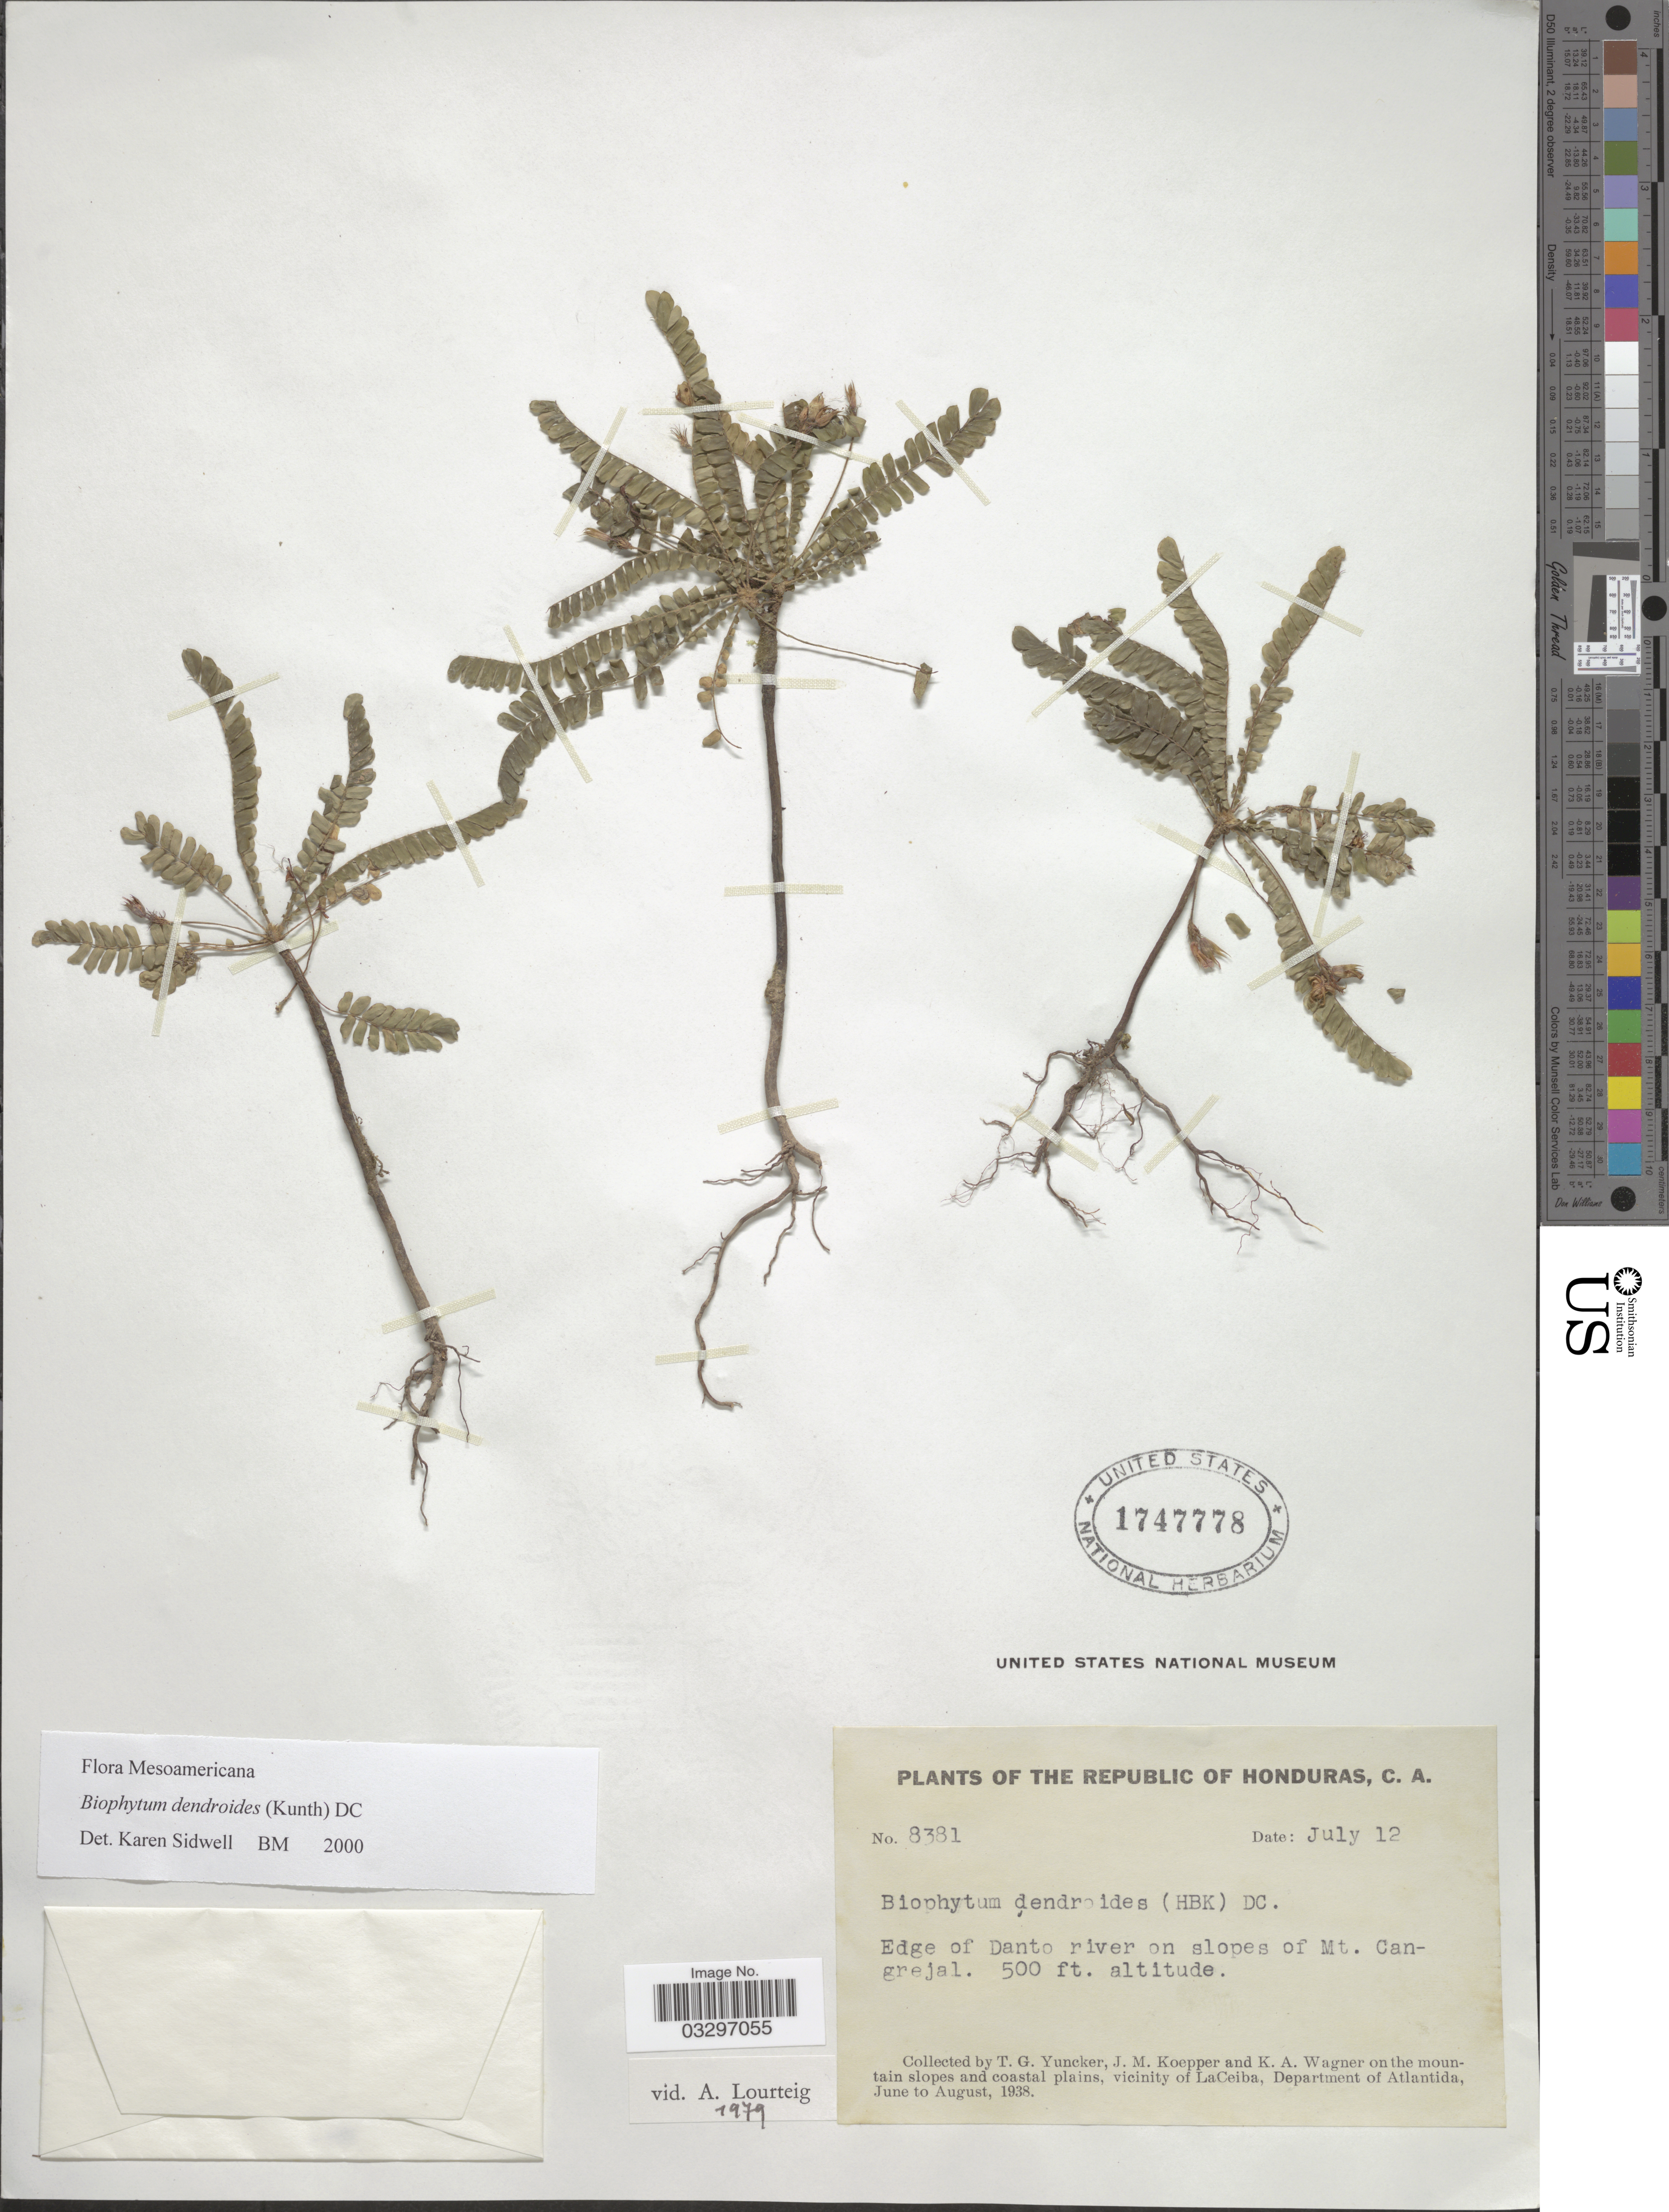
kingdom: Plantae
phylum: Tracheophyta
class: Magnoliopsida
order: Oxalidales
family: Oxalidaceae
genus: Biophytum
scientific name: Biophytum dendroides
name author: (Kunth) DC.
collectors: T. G. Yuncker, J. M. Koepper & K. A. Wagner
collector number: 8381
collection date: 1938-07-12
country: Honduras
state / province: Atlántida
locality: Edge of Danto river on slopes of Mt. Cangrejal, on the mountain slopes and coastal plains, vicinity of LaCeiba, Department of Atlantida.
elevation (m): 152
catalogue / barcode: US 1747778